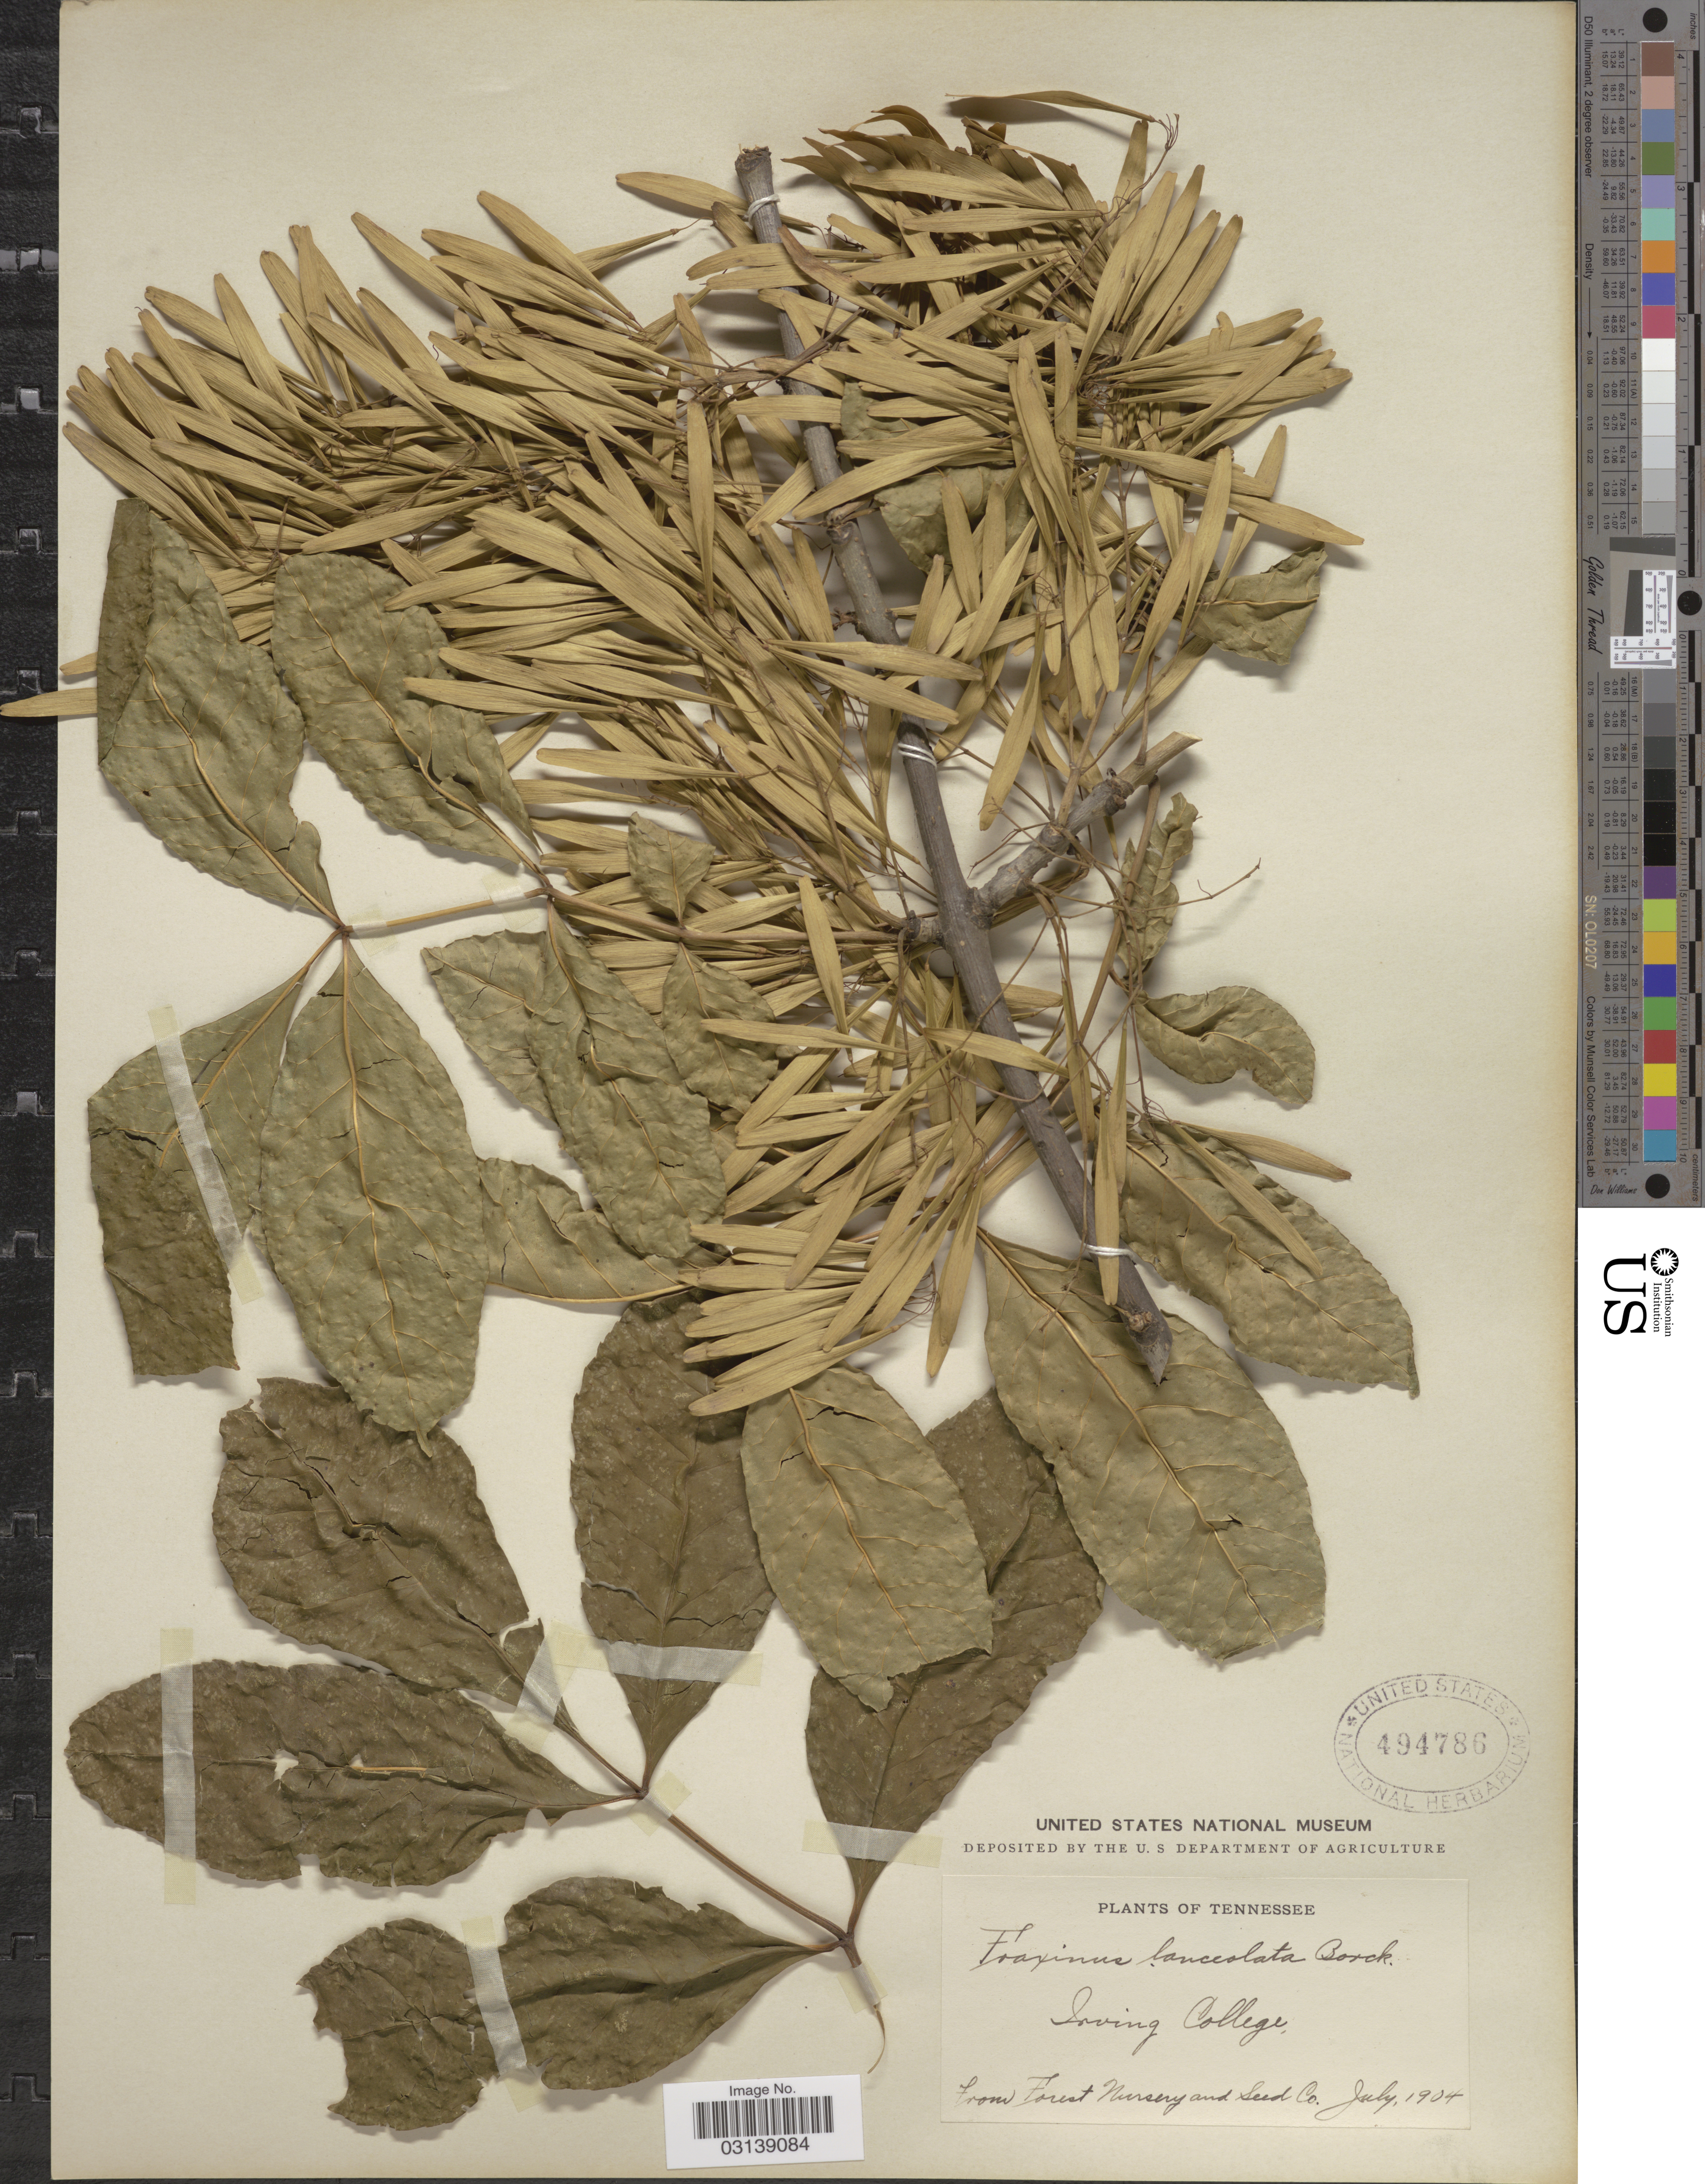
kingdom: Plantae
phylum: Tracheophyta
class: Magnoliopsida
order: Lamiales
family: Oleaceae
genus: Fraxinus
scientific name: Fraxinus pennsylvanica var. subintegerrima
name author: Marshall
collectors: Forest Nursery and Seed Co.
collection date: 1904-07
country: United States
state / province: Tennessee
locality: Irving College.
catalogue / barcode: US 494786